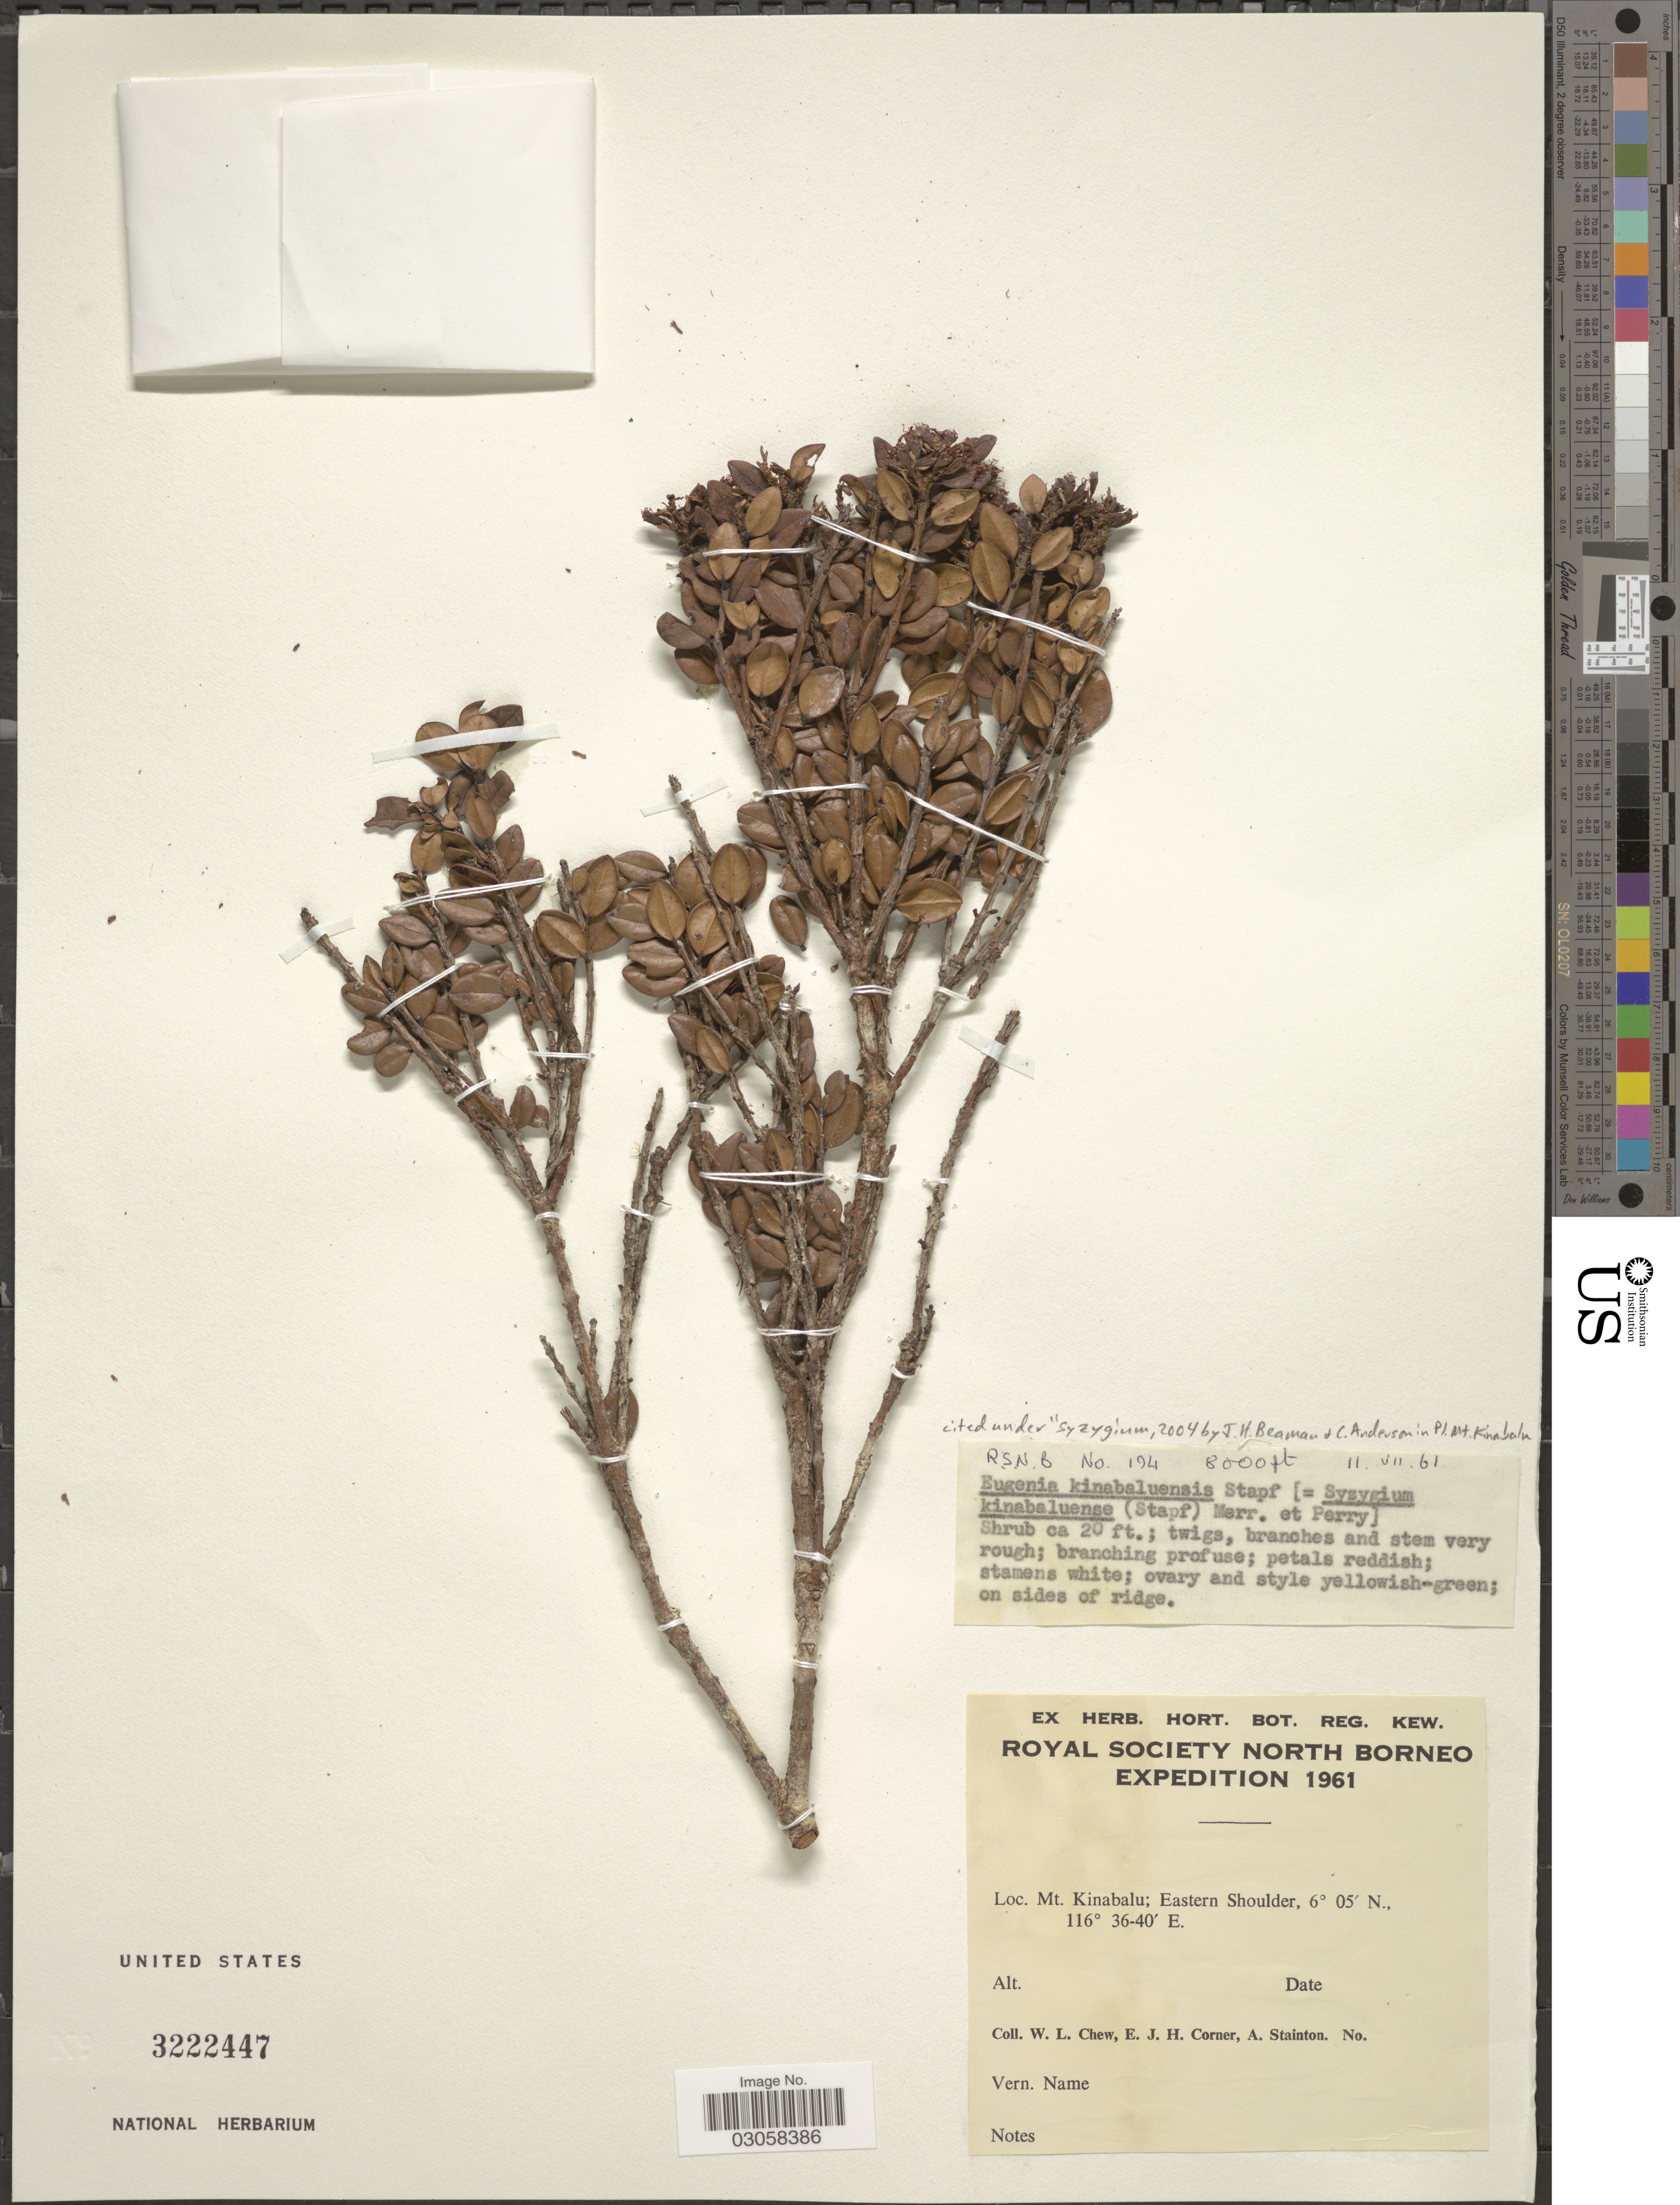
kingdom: Plantae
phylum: Tracheophyta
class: Magnoliopsida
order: Myrtales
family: Myrtaceae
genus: Syzygium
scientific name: Syzygium kinabaluense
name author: (Stapf) Merr. & L.M. Perry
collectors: W. Chew, E. Corner & A. Stainton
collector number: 194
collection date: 1961-07-11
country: Malaysia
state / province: Sabah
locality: Mt. Kimabalu: Eastern Shoulder.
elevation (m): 2438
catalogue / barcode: US 3222447